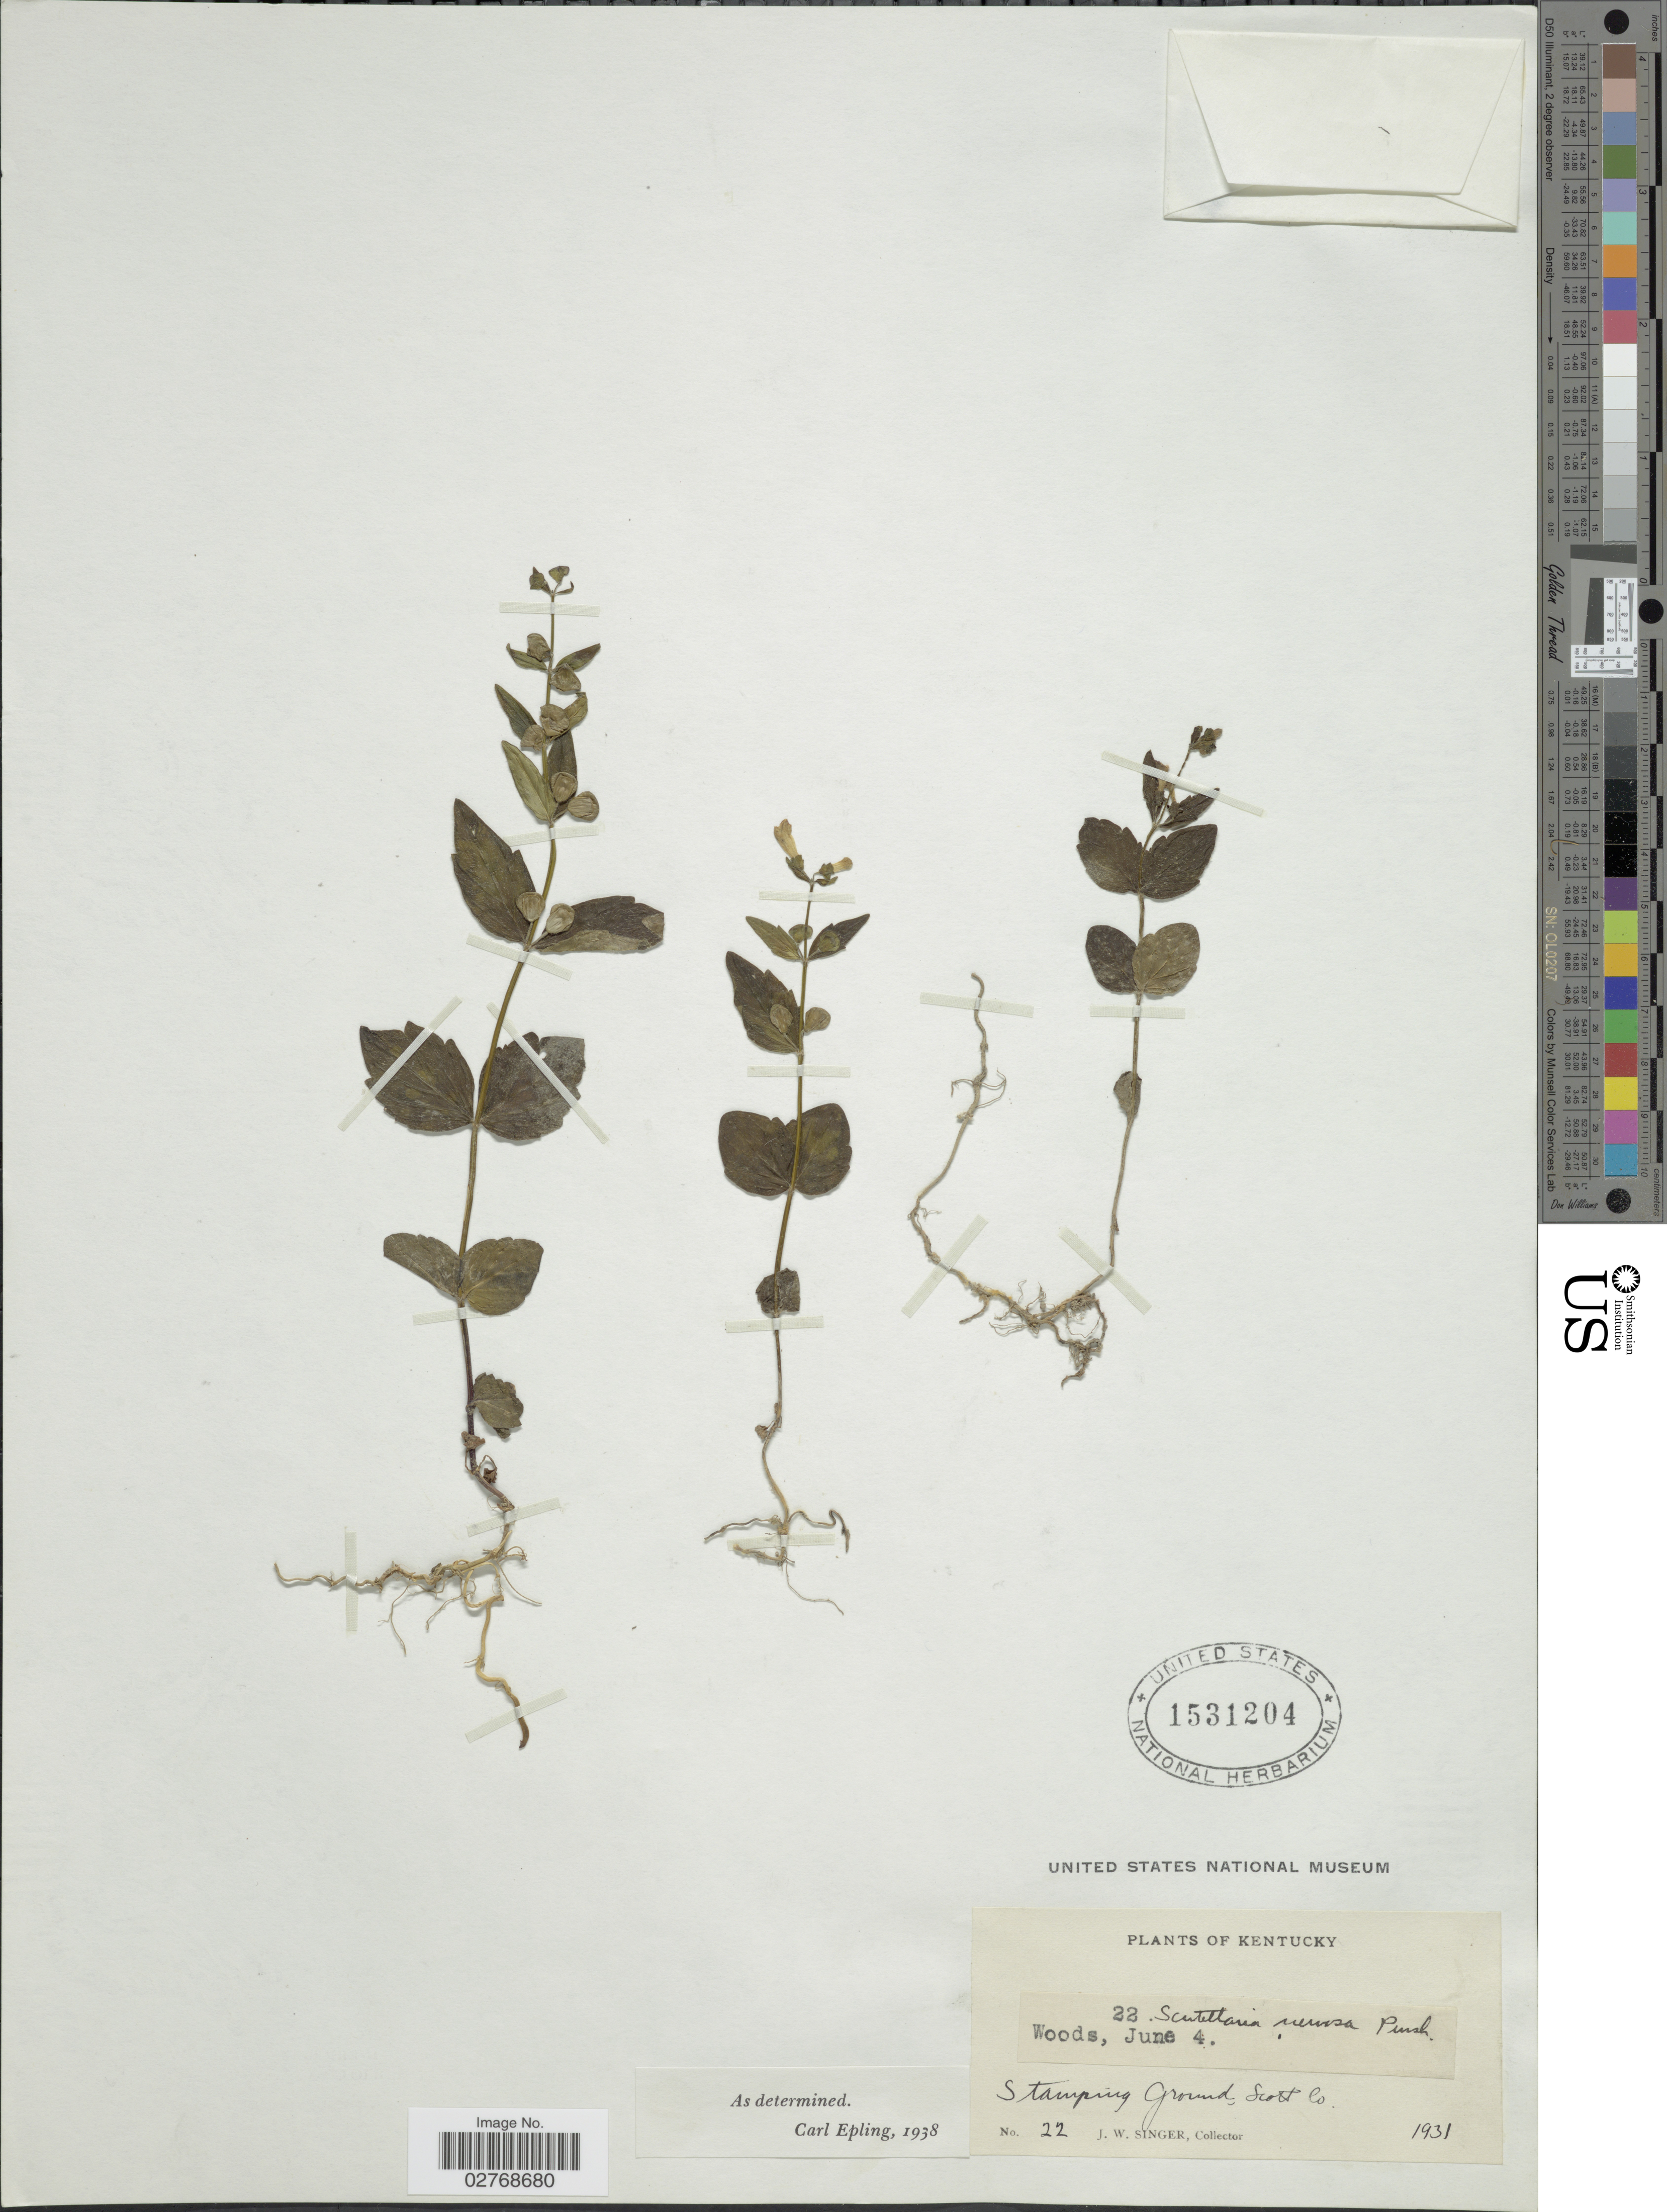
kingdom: Plantae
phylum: Tracheophyta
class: Magnoliopsida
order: Lamiales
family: Lamiaceae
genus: Scutellaria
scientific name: Scutellaria nervosa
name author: Pursh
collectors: J. EW. Singer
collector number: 22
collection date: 1931-06-04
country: United States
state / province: Kentucky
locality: Scott Co.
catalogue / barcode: US 1531204